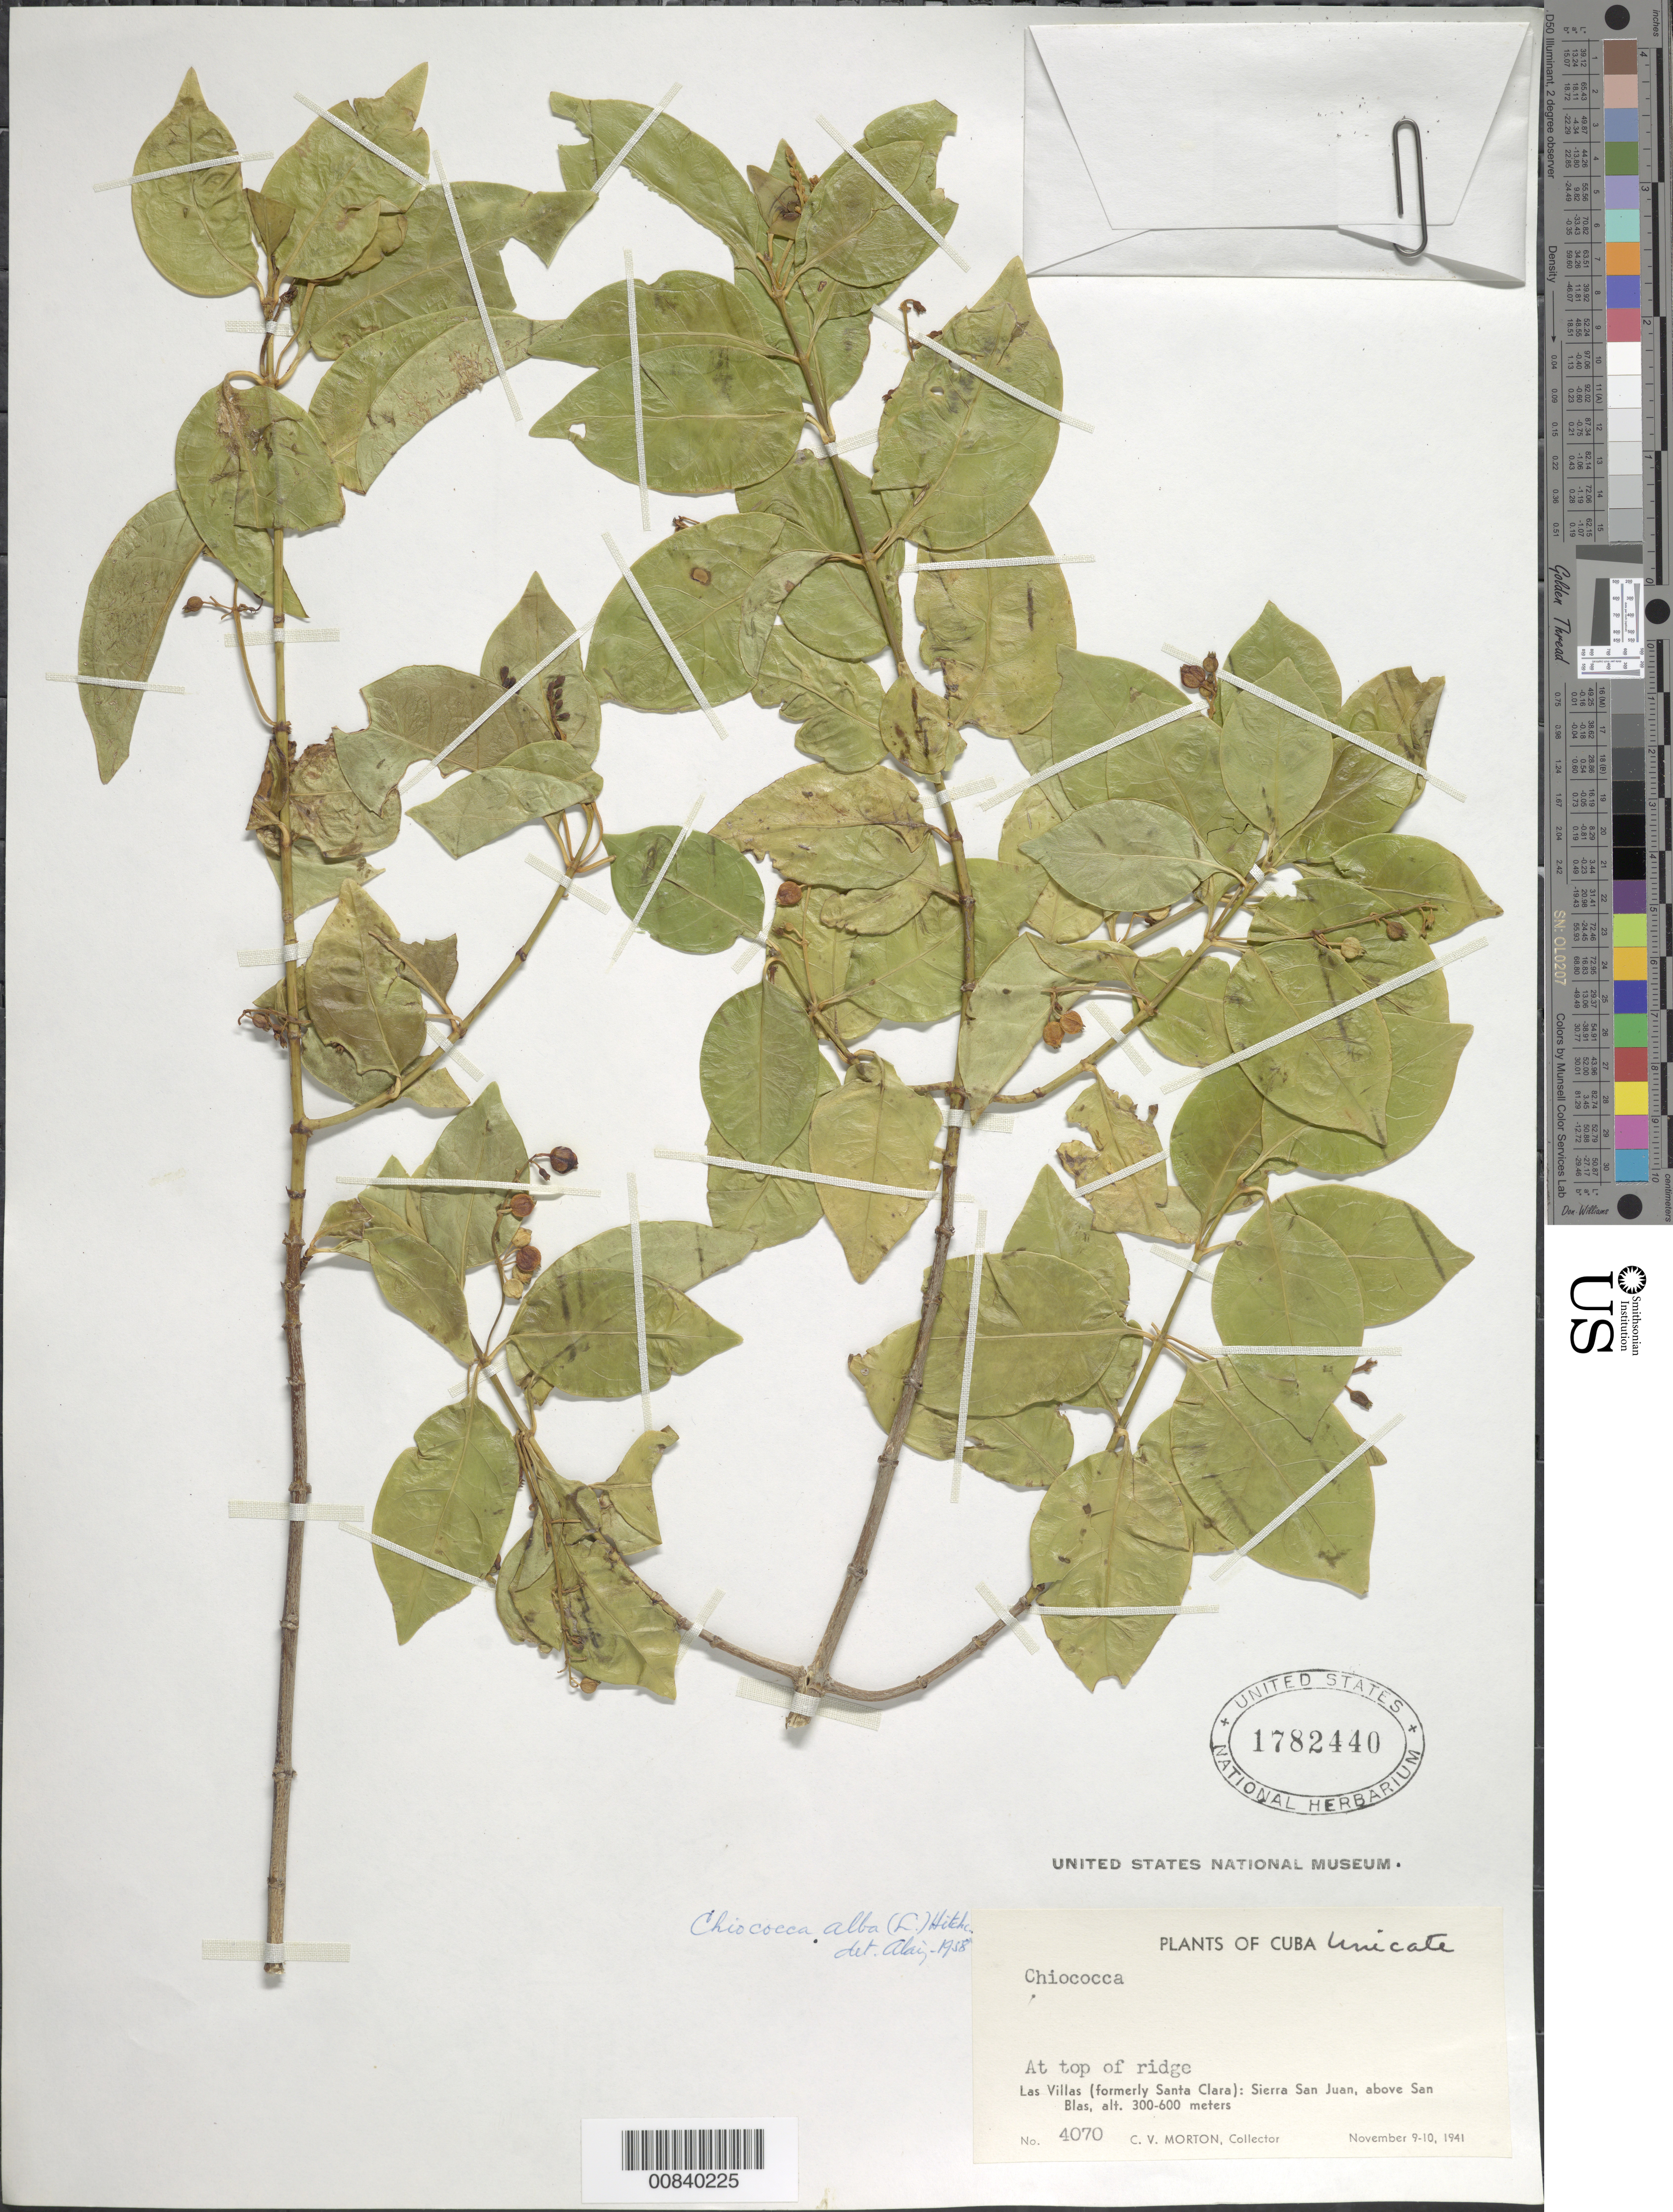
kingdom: Plantae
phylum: Tracheophyta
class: Magnoliopsida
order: Gentianales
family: Rubiaceae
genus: Chiococca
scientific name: Chiococca alba subsp. alba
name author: (L.) Hitchc.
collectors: C. V. Morton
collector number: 4070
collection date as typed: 09 Nov 1941 to 10 Nov 1941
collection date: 1941-11-09/1941-11-10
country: Cuba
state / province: Las Villas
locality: Sierra San Juan, above San Blas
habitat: At top of ridge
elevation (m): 300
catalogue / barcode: US 1782440